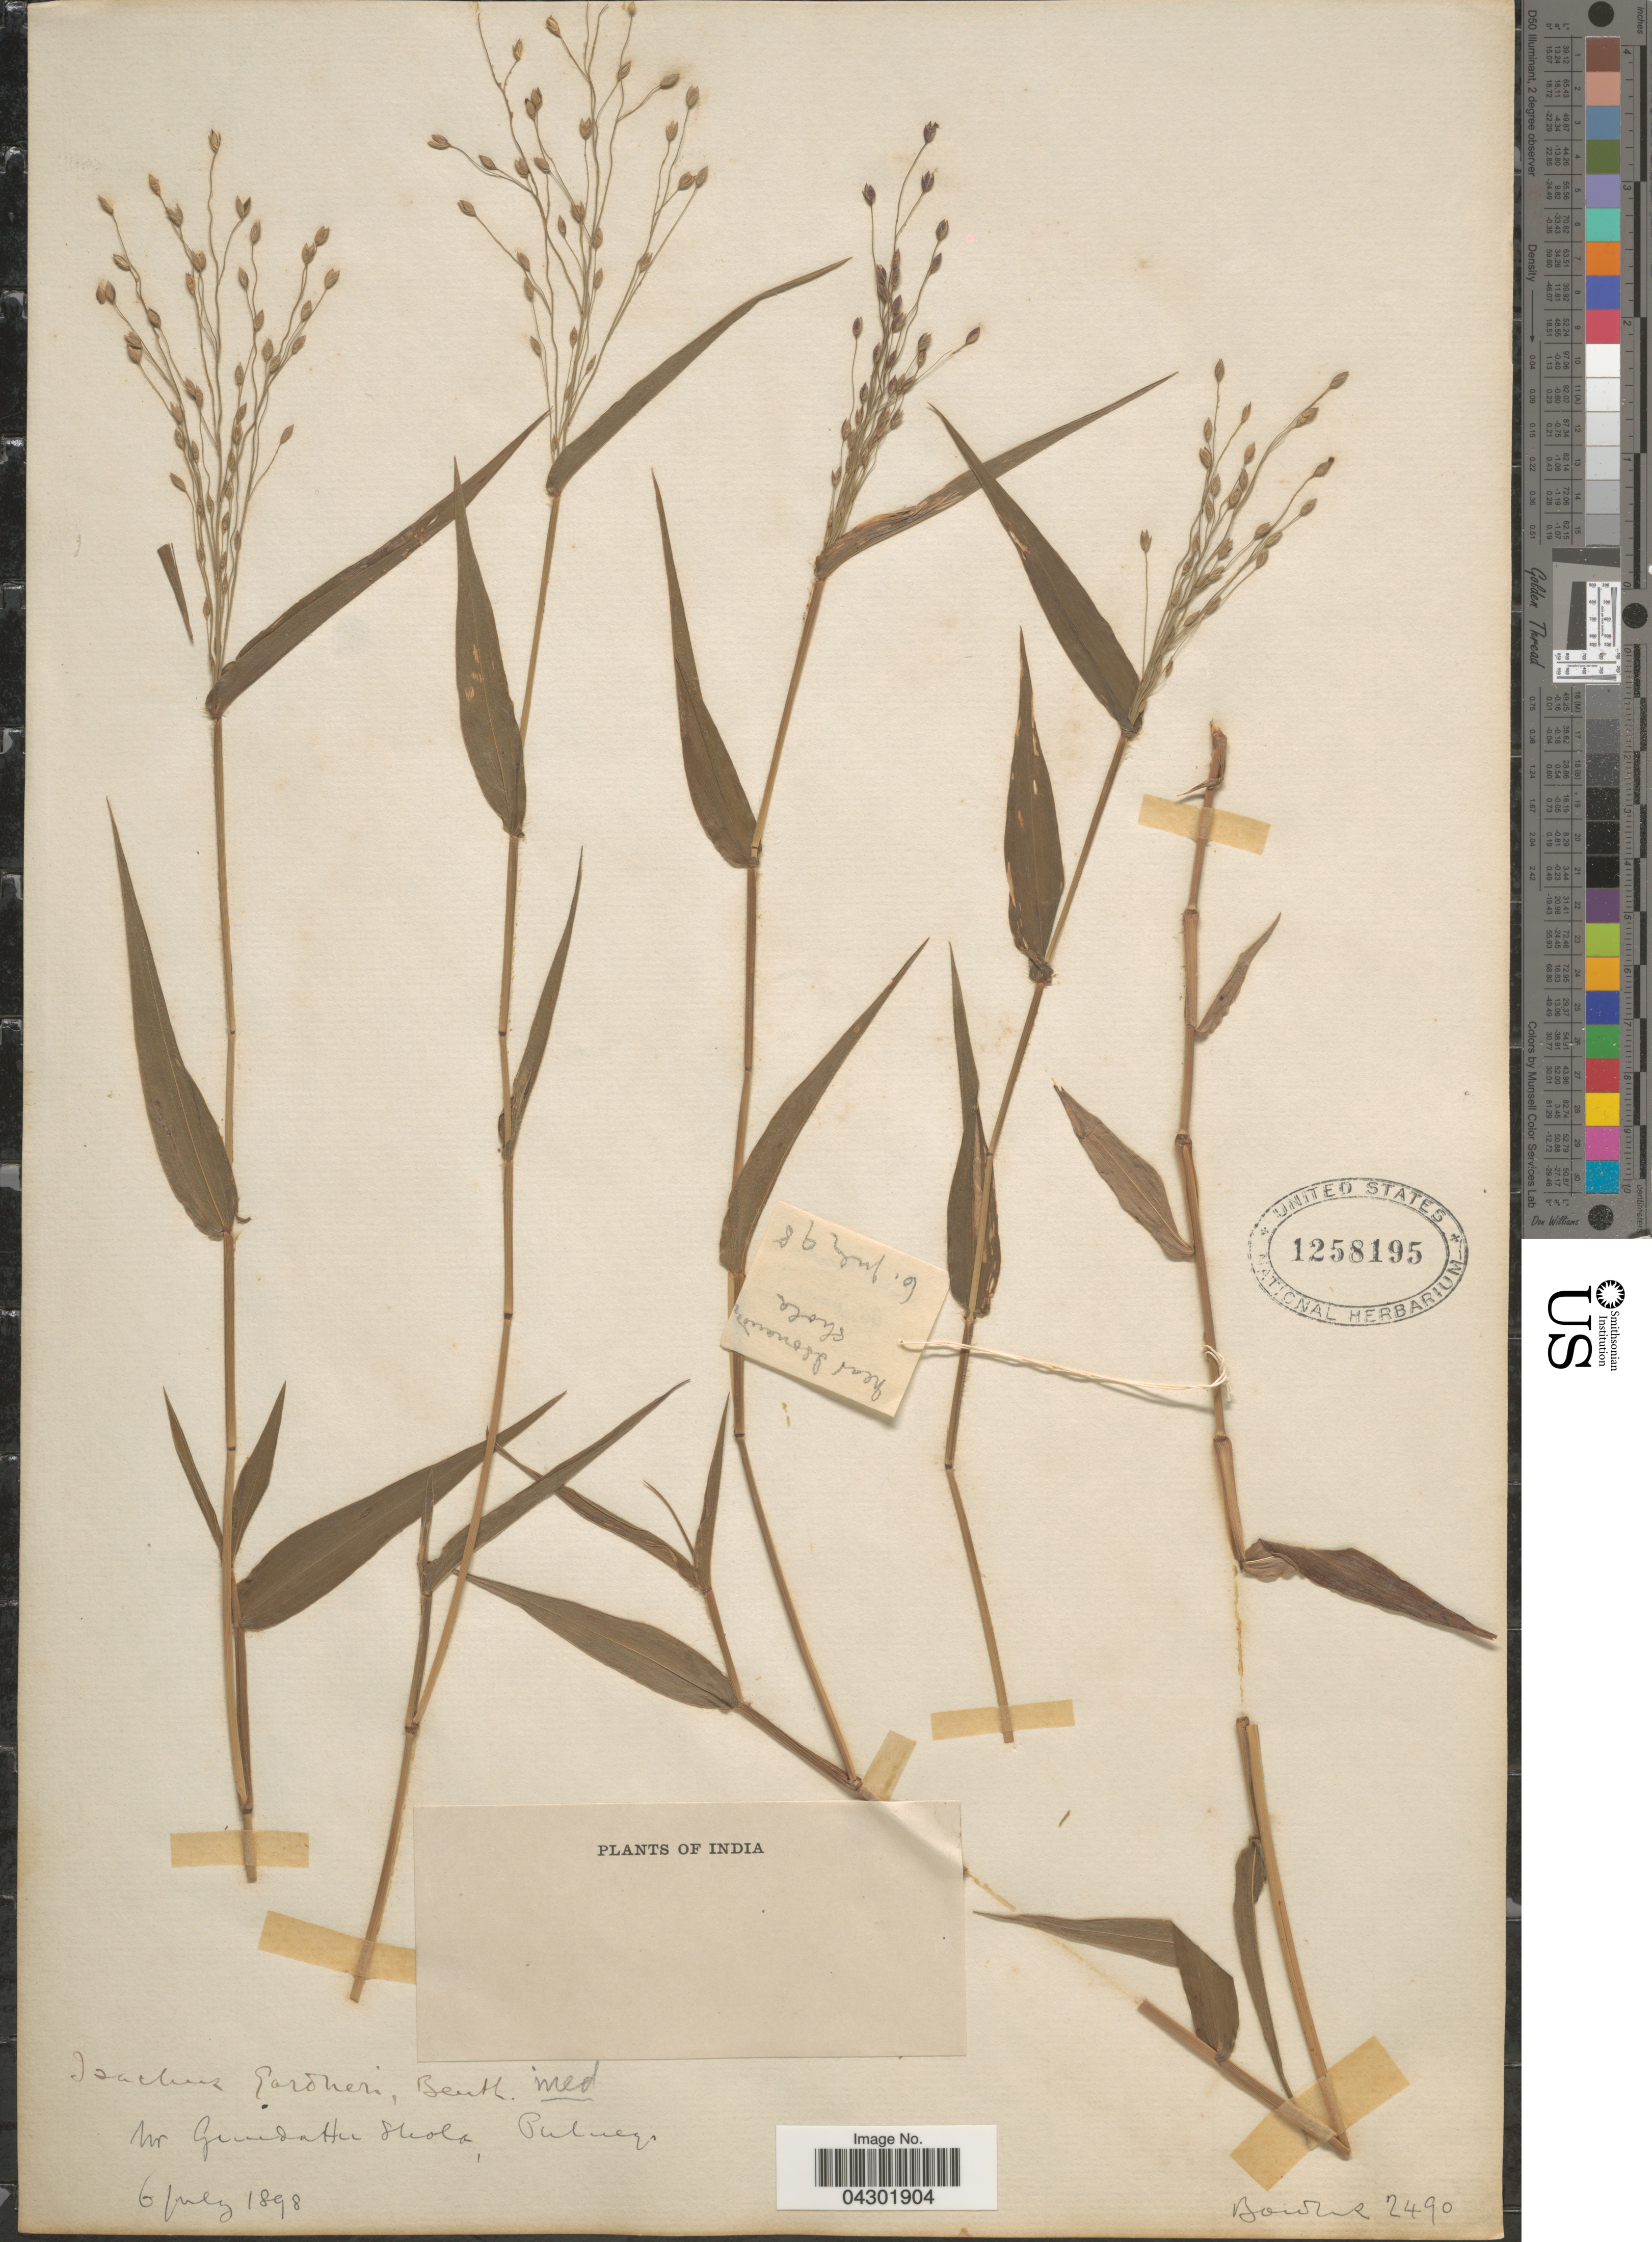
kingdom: Plantae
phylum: Tracheophyta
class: Liliopsida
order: Poales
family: Poaceae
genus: Panicum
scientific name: Panicum gardneri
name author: Thwaites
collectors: Bowles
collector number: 2490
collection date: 1898-07-06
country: India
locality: Nr Gundattu Shola, Pulneys. Near Isonaudu Shola.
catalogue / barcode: US 1258195